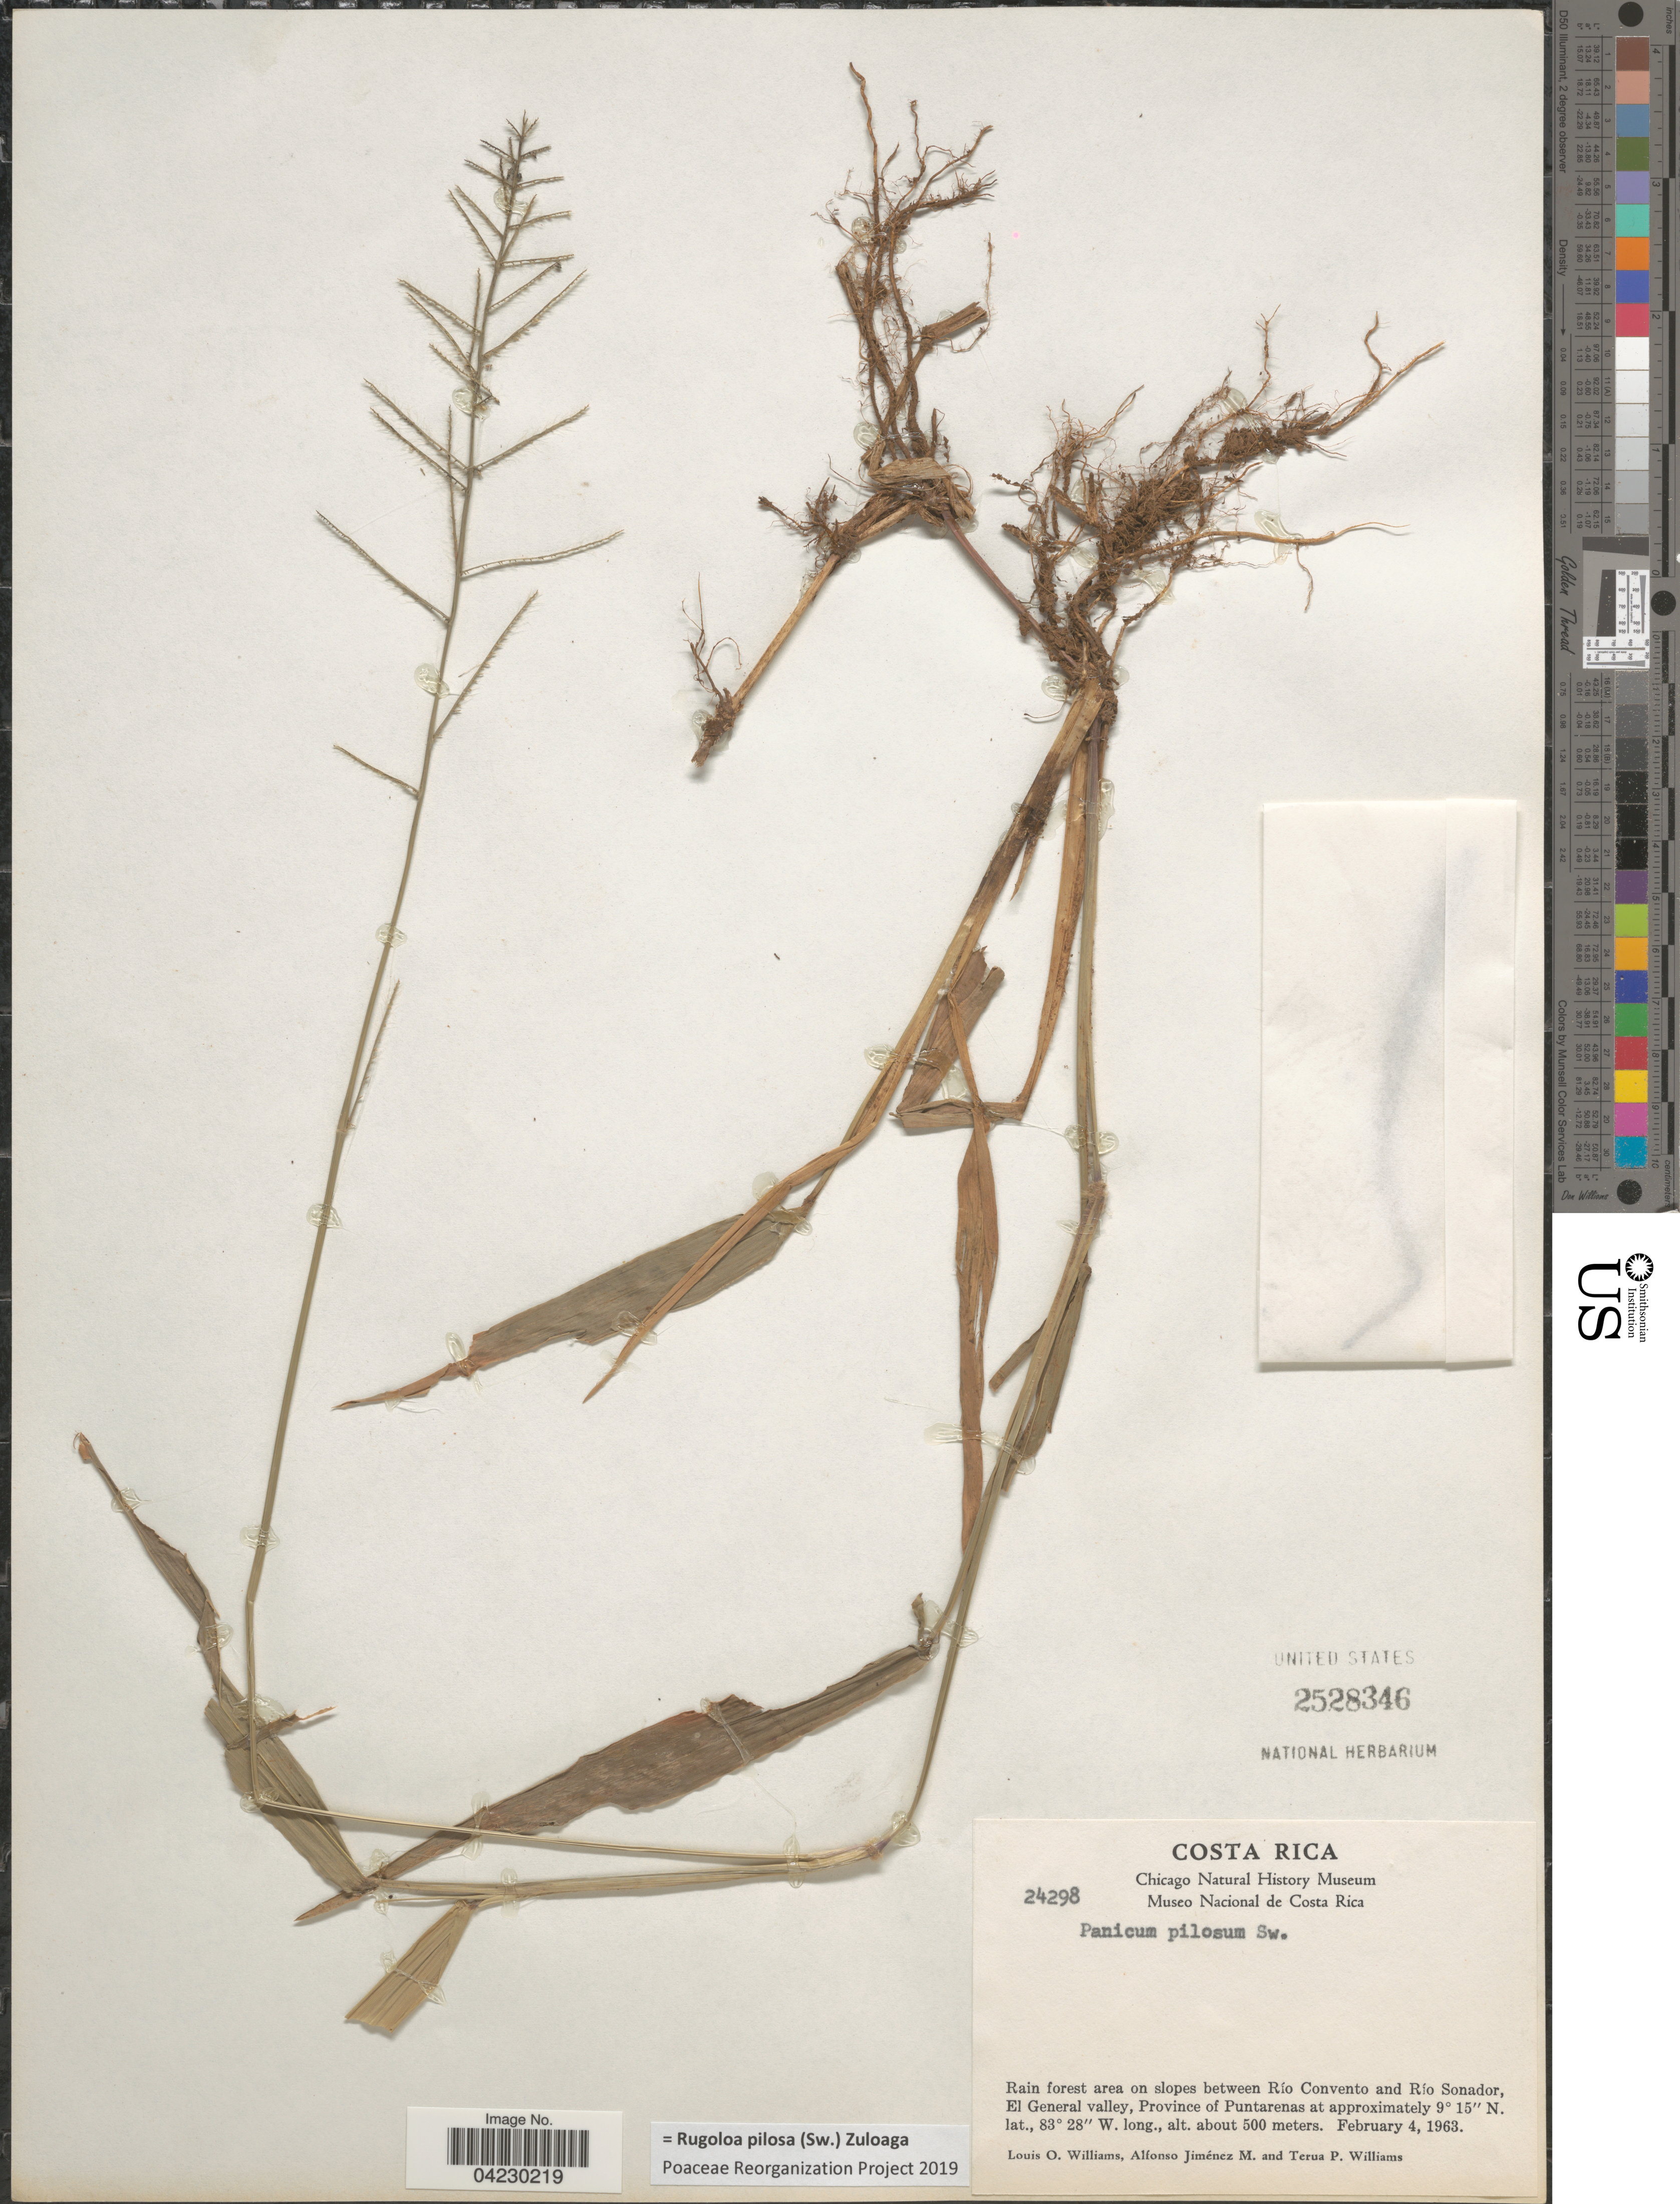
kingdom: Plantae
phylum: Tracheophyta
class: Liliopsida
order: Poales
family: Poaceae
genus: Rugoloa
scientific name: Rugoloa pilosa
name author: (Sw.) Zuloaga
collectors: L. O. Williams, A. Jimenez M. & T. P. Williams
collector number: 24298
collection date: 1963-02-04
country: Costa Rica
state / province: Puntarenas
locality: Rain forest area on slopes between Río Convento and Río Sonador, El General valley.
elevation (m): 500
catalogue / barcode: US 2528346